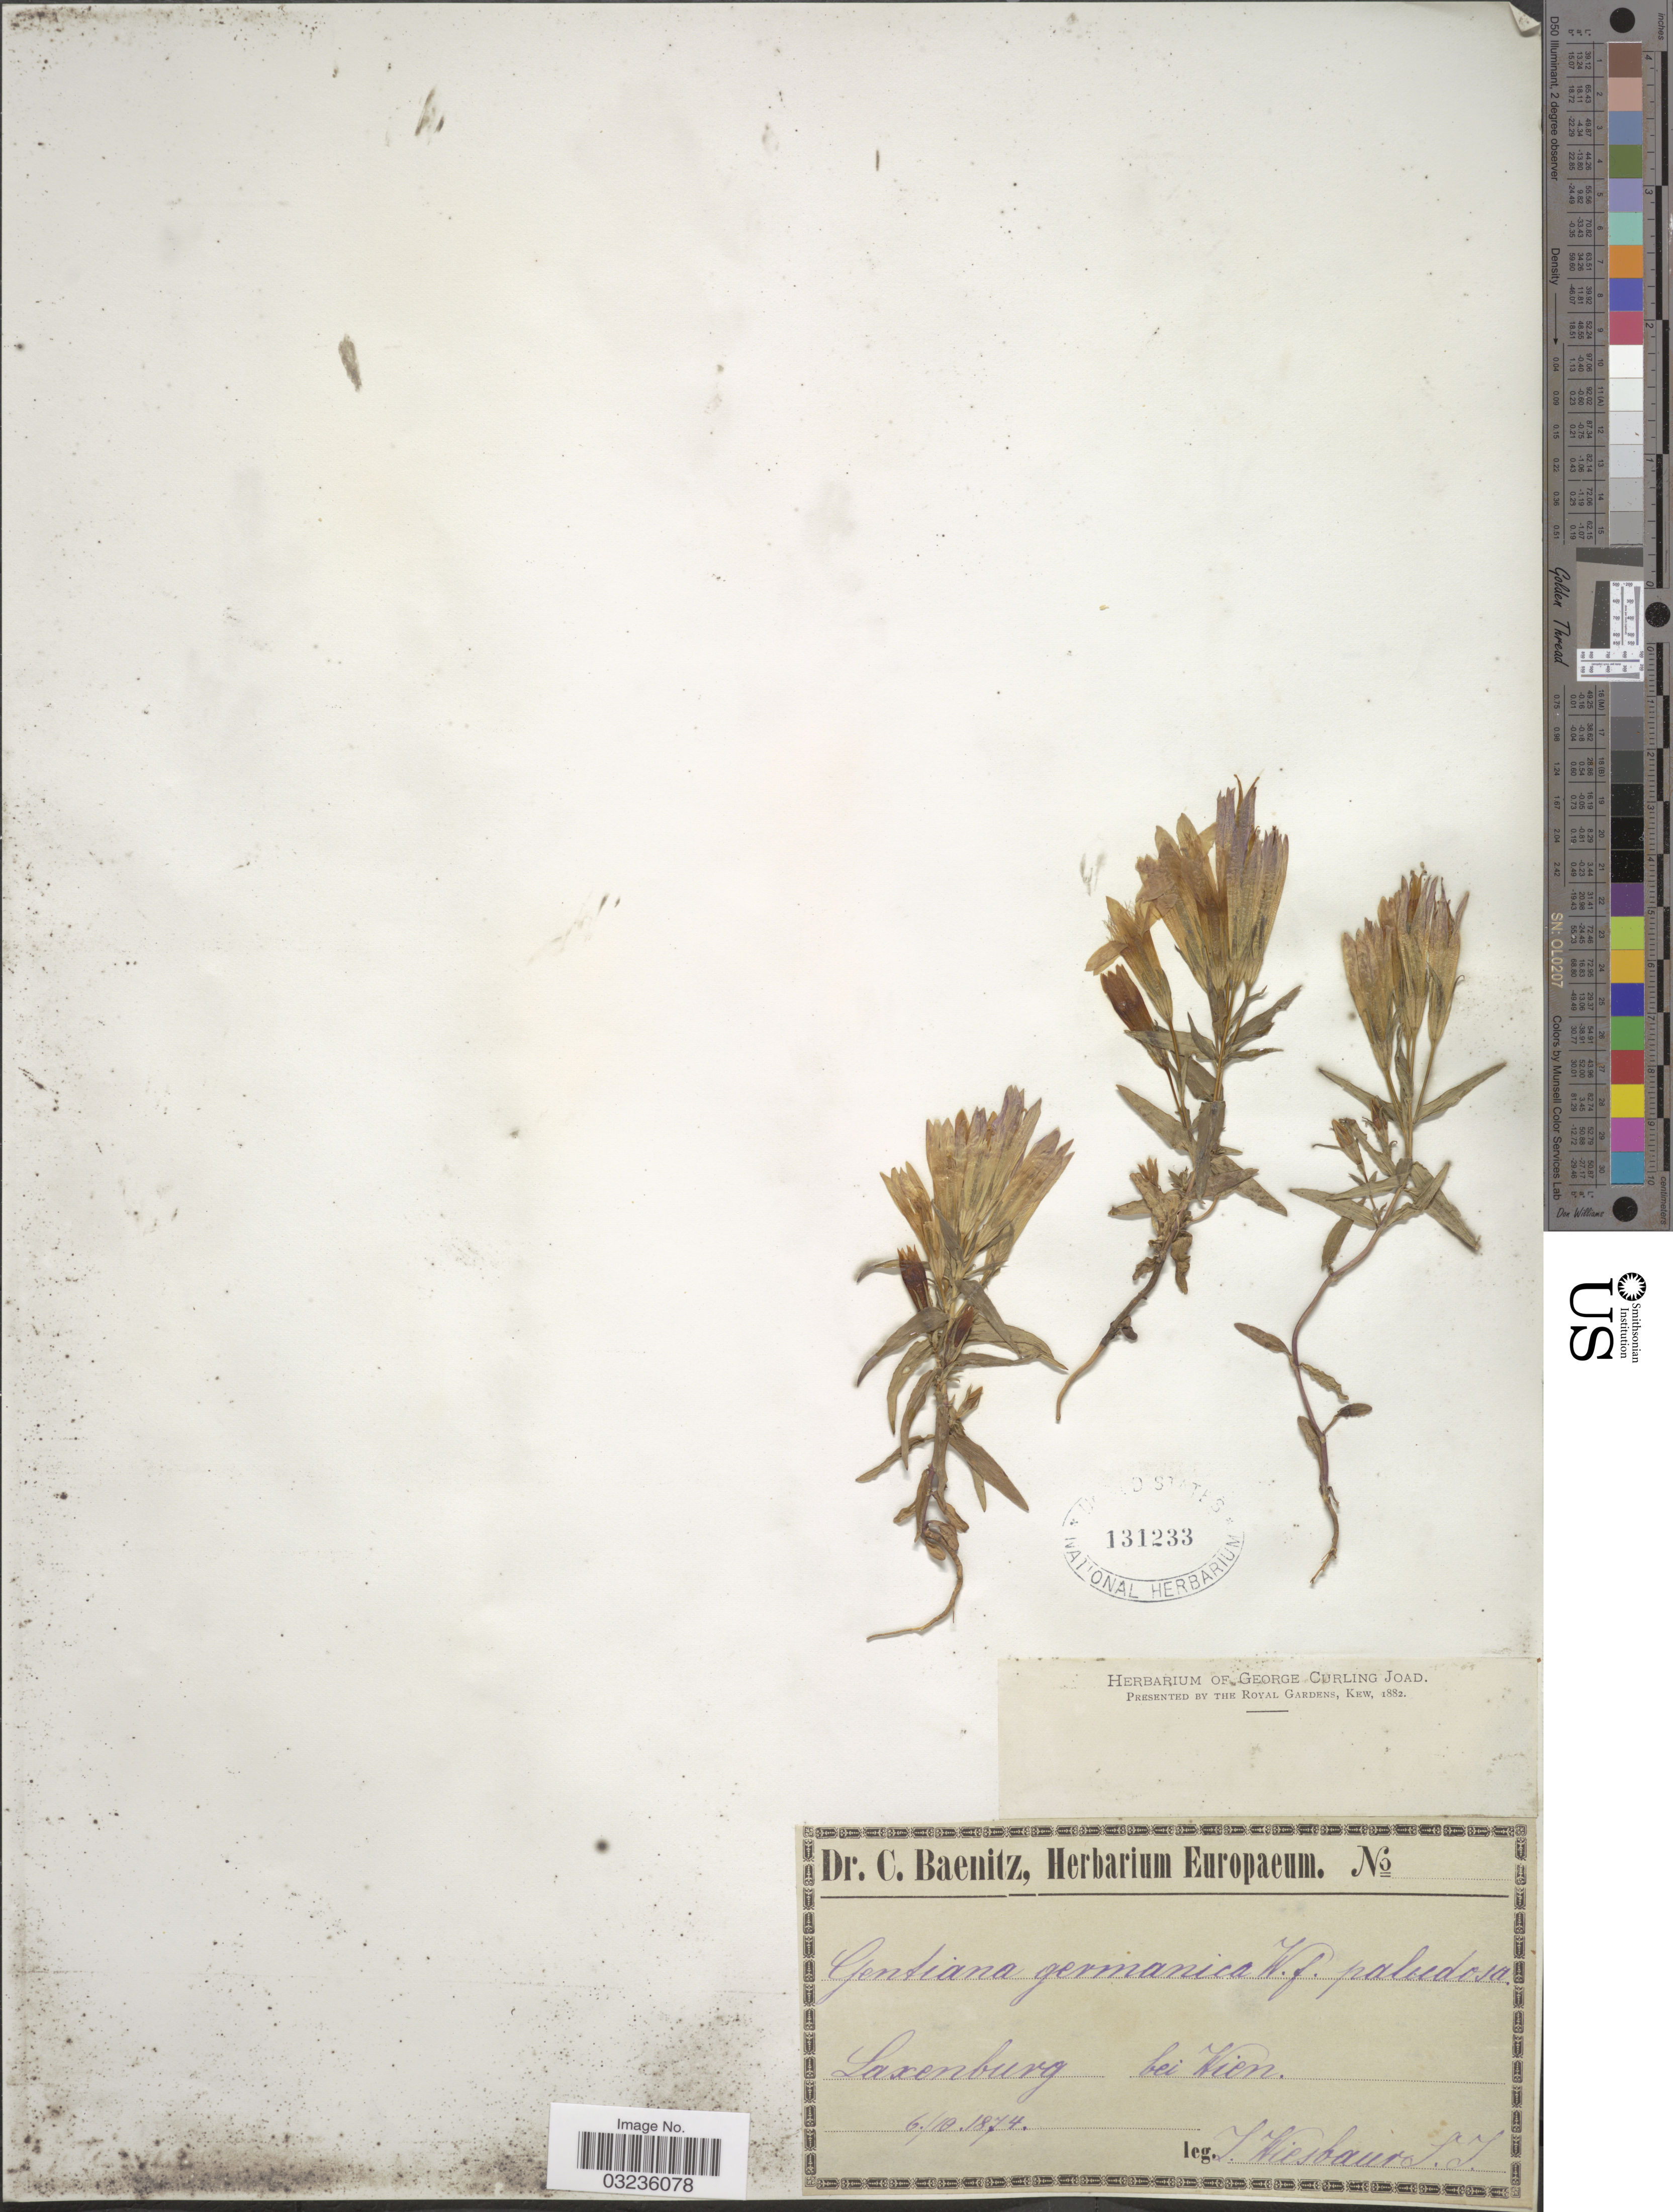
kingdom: Plantae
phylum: Tracheophyta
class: Magnoliopsida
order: Gentianales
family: Gentianaceae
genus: Gentiana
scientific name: Gentiana germanica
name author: Willd.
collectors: J. Wiesbaur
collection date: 1874-10-06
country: Austria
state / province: Wien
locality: Laxenburg bei Wien.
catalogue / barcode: US 131233